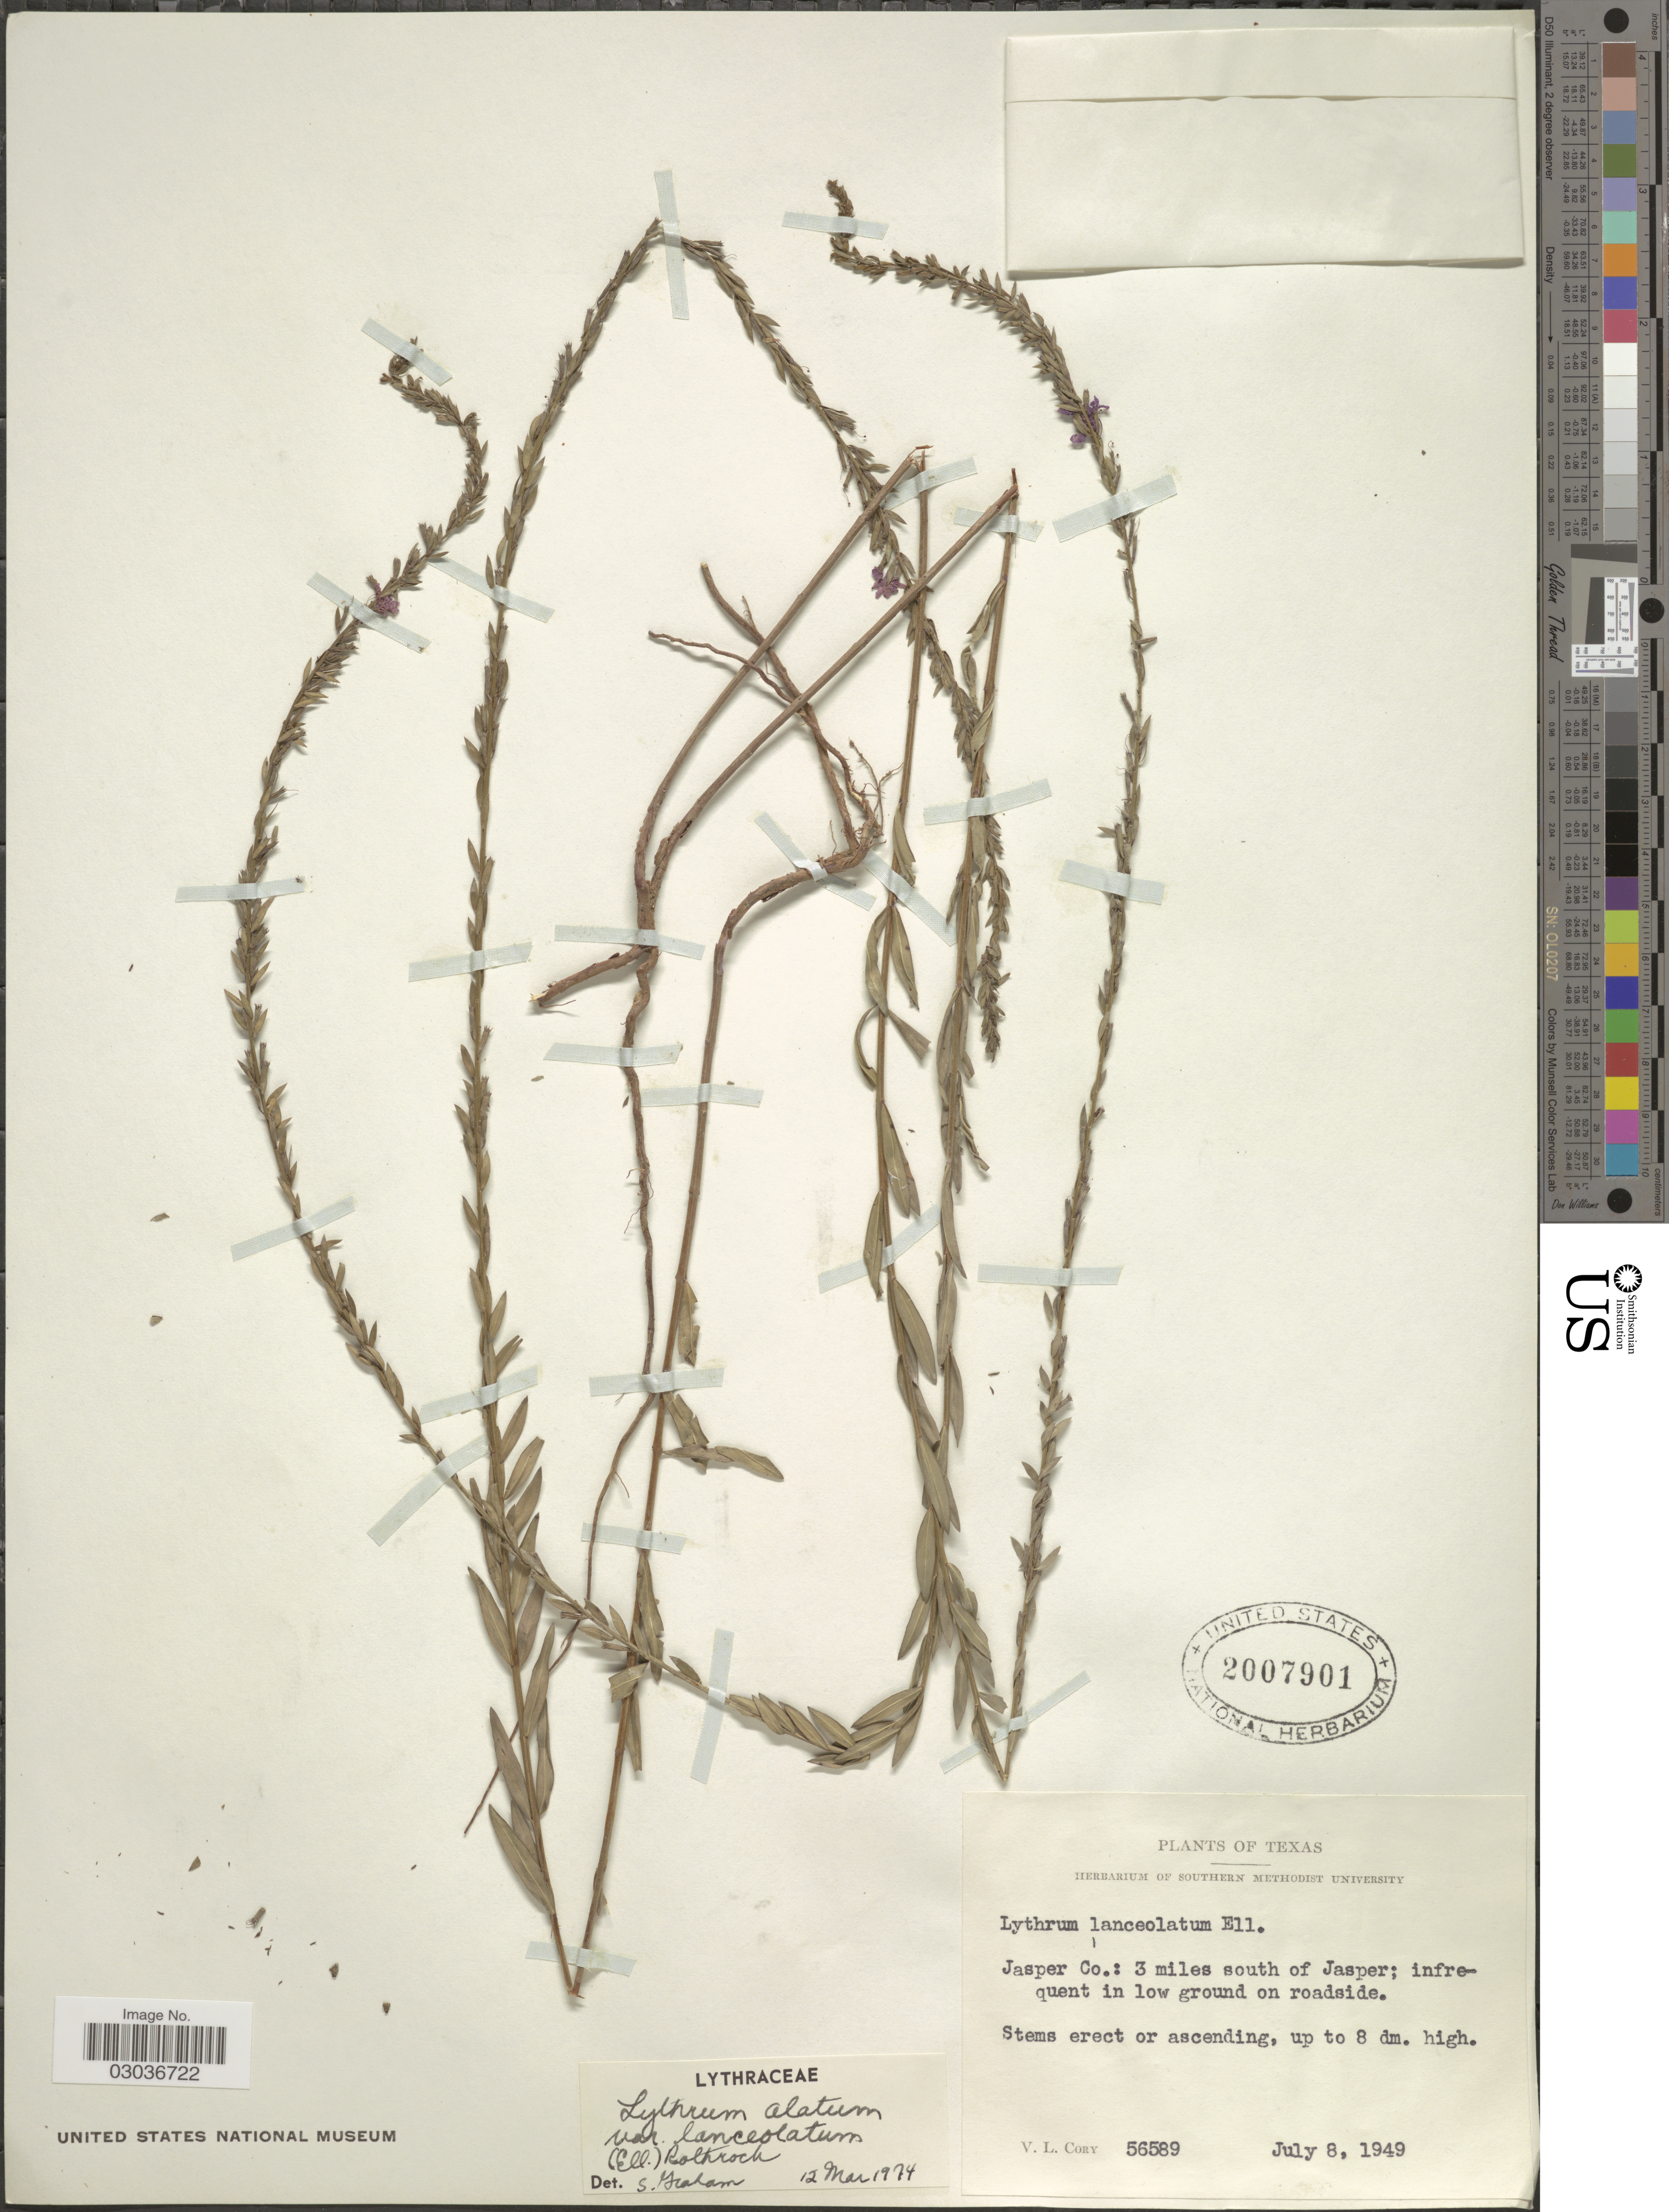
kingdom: Plantae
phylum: Tracheophyta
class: Magnoliopsida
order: Myrtales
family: Lythraceae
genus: Lythrum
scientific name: Lythrum alatum var. lanceolatum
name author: (Elliott) A. Gray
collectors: V. Cory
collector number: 56589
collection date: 1949-07-08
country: United States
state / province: Texas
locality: Jasper Co.: 3 miles south of Jasper.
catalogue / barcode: US 2007901